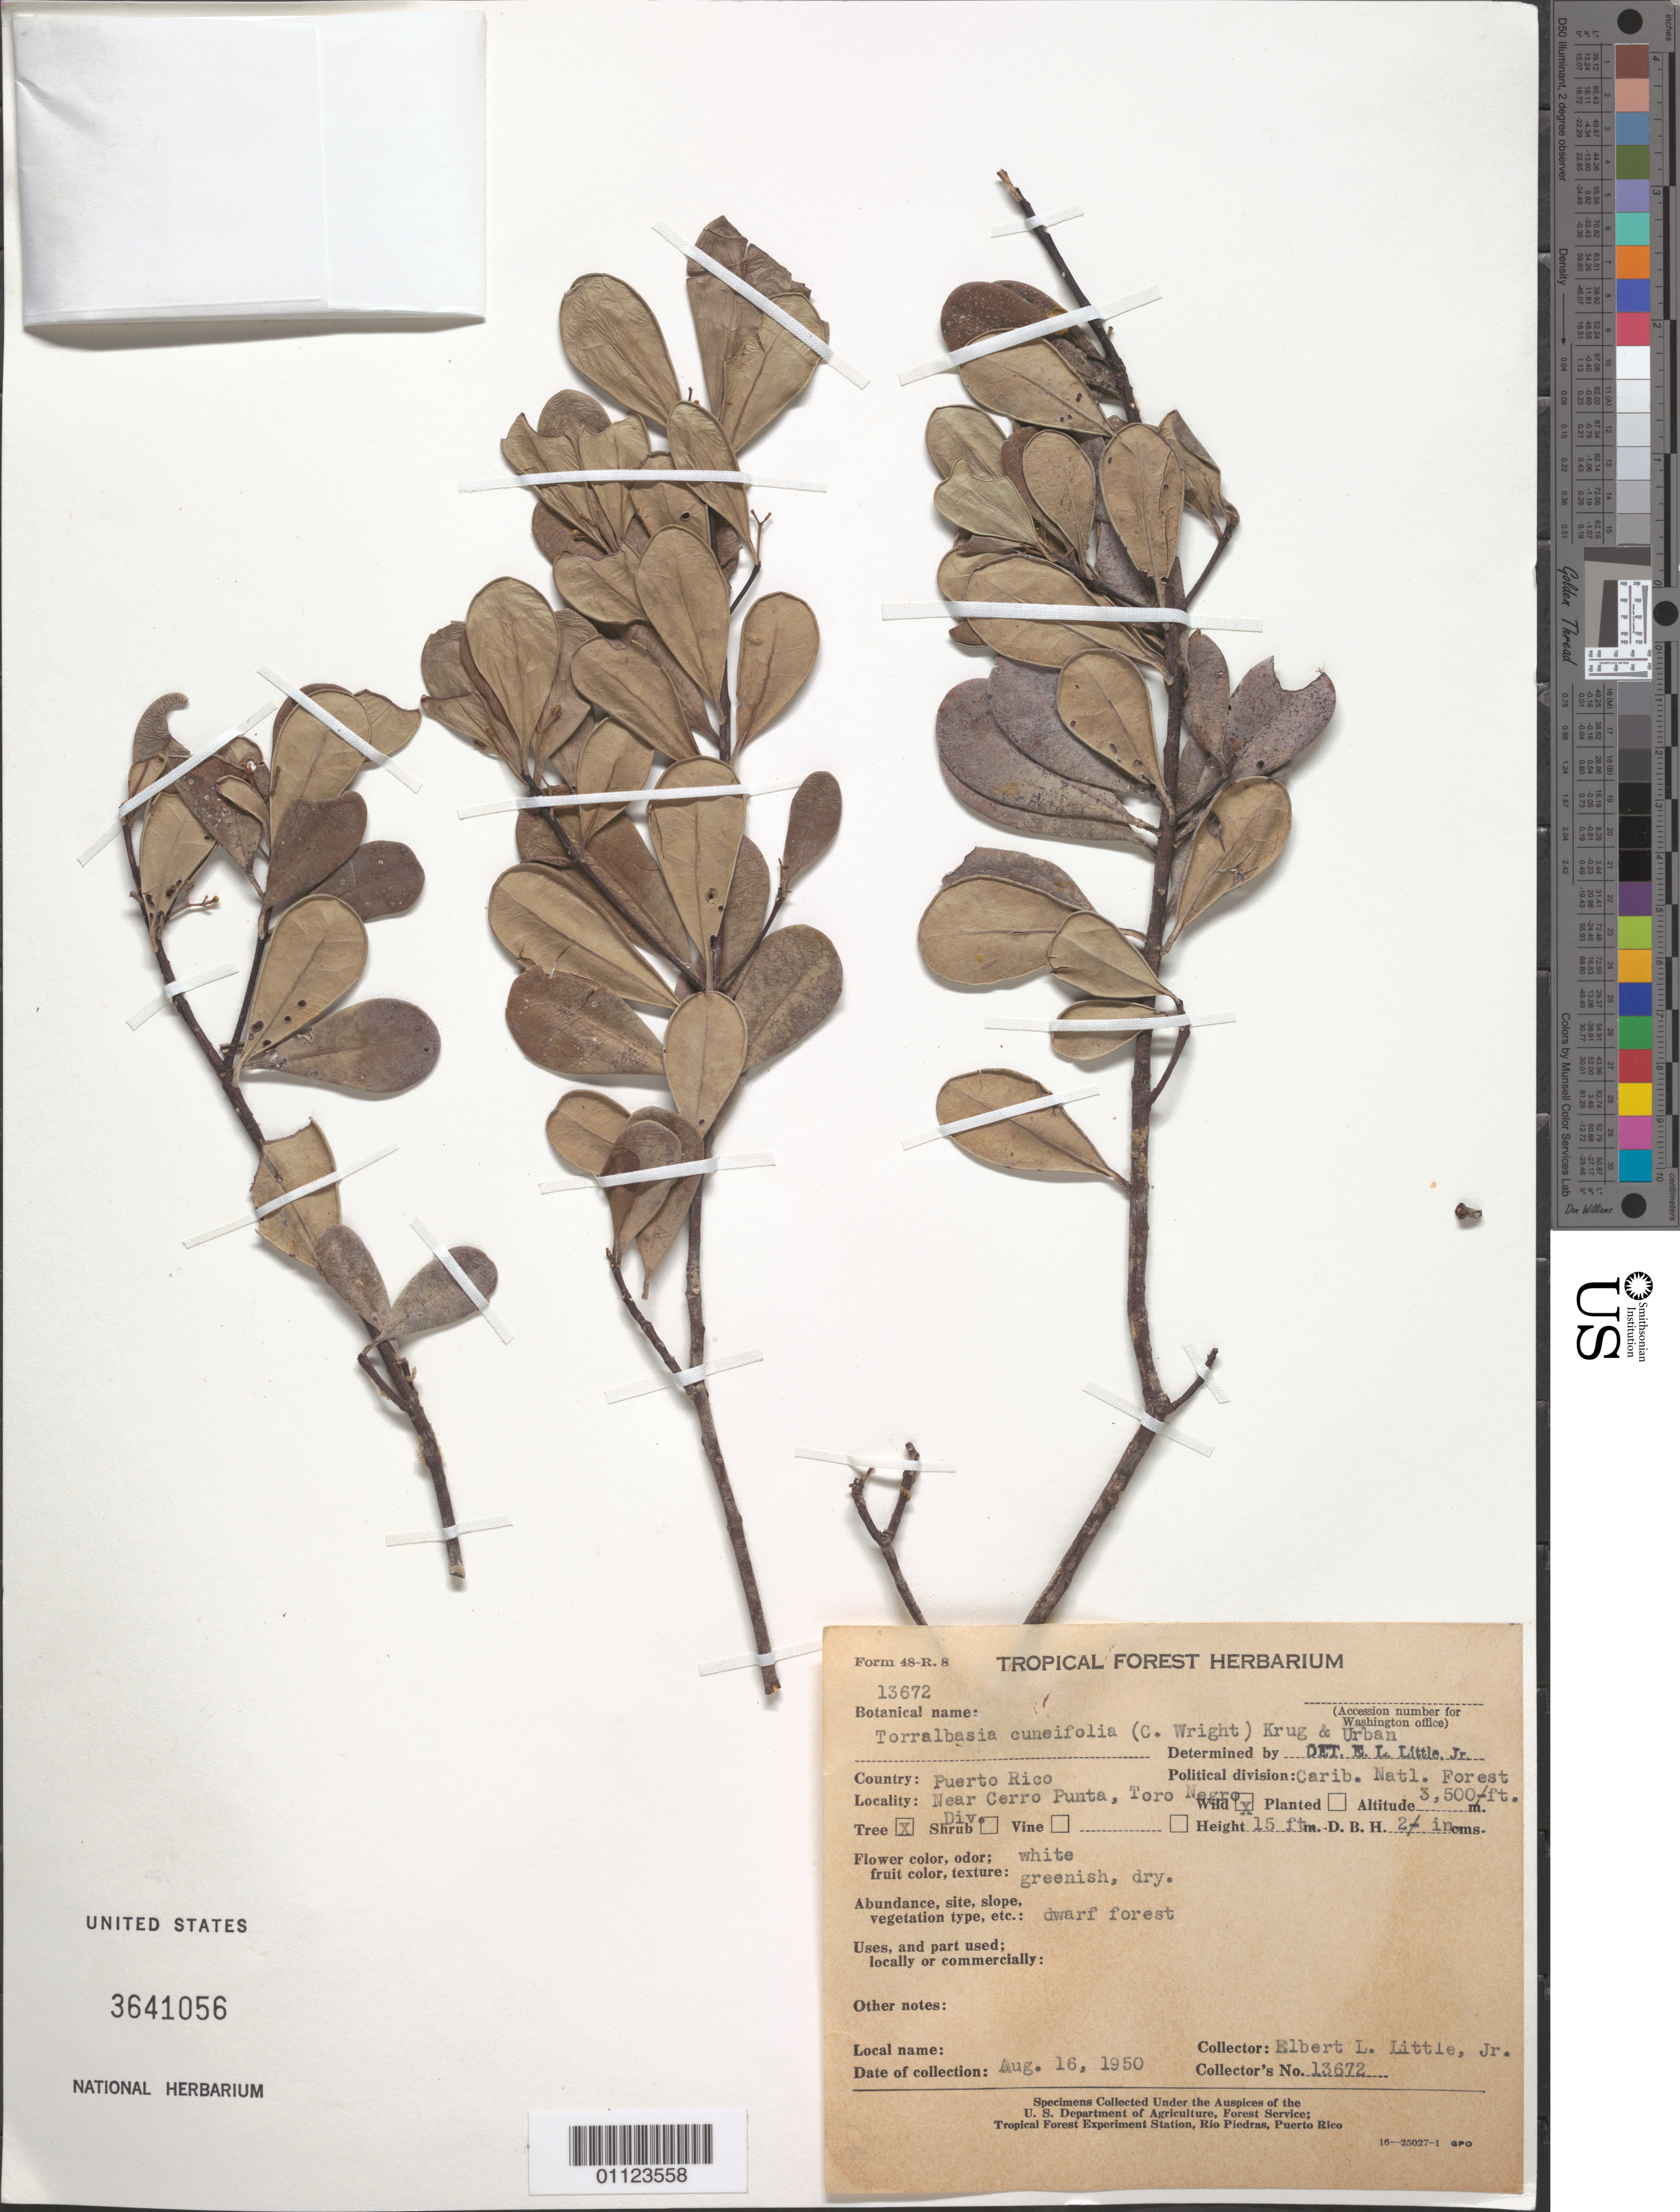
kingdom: Plantae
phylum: Tracheophyta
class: Magnoliopsida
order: Celastrales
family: Celastraceae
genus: Torralbasia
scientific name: Torralbasia cuneifolia subsp. cuneifolia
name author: (C. Wright ex Griseb.) Krug & Urb.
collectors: E. L. Little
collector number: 13672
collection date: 1950-08-16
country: Puerto Rico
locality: Caribbean Nat'l. Forest, Toro Negro Division, near Cerro Punta.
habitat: Dwarf forest.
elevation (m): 1067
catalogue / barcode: US 3641056